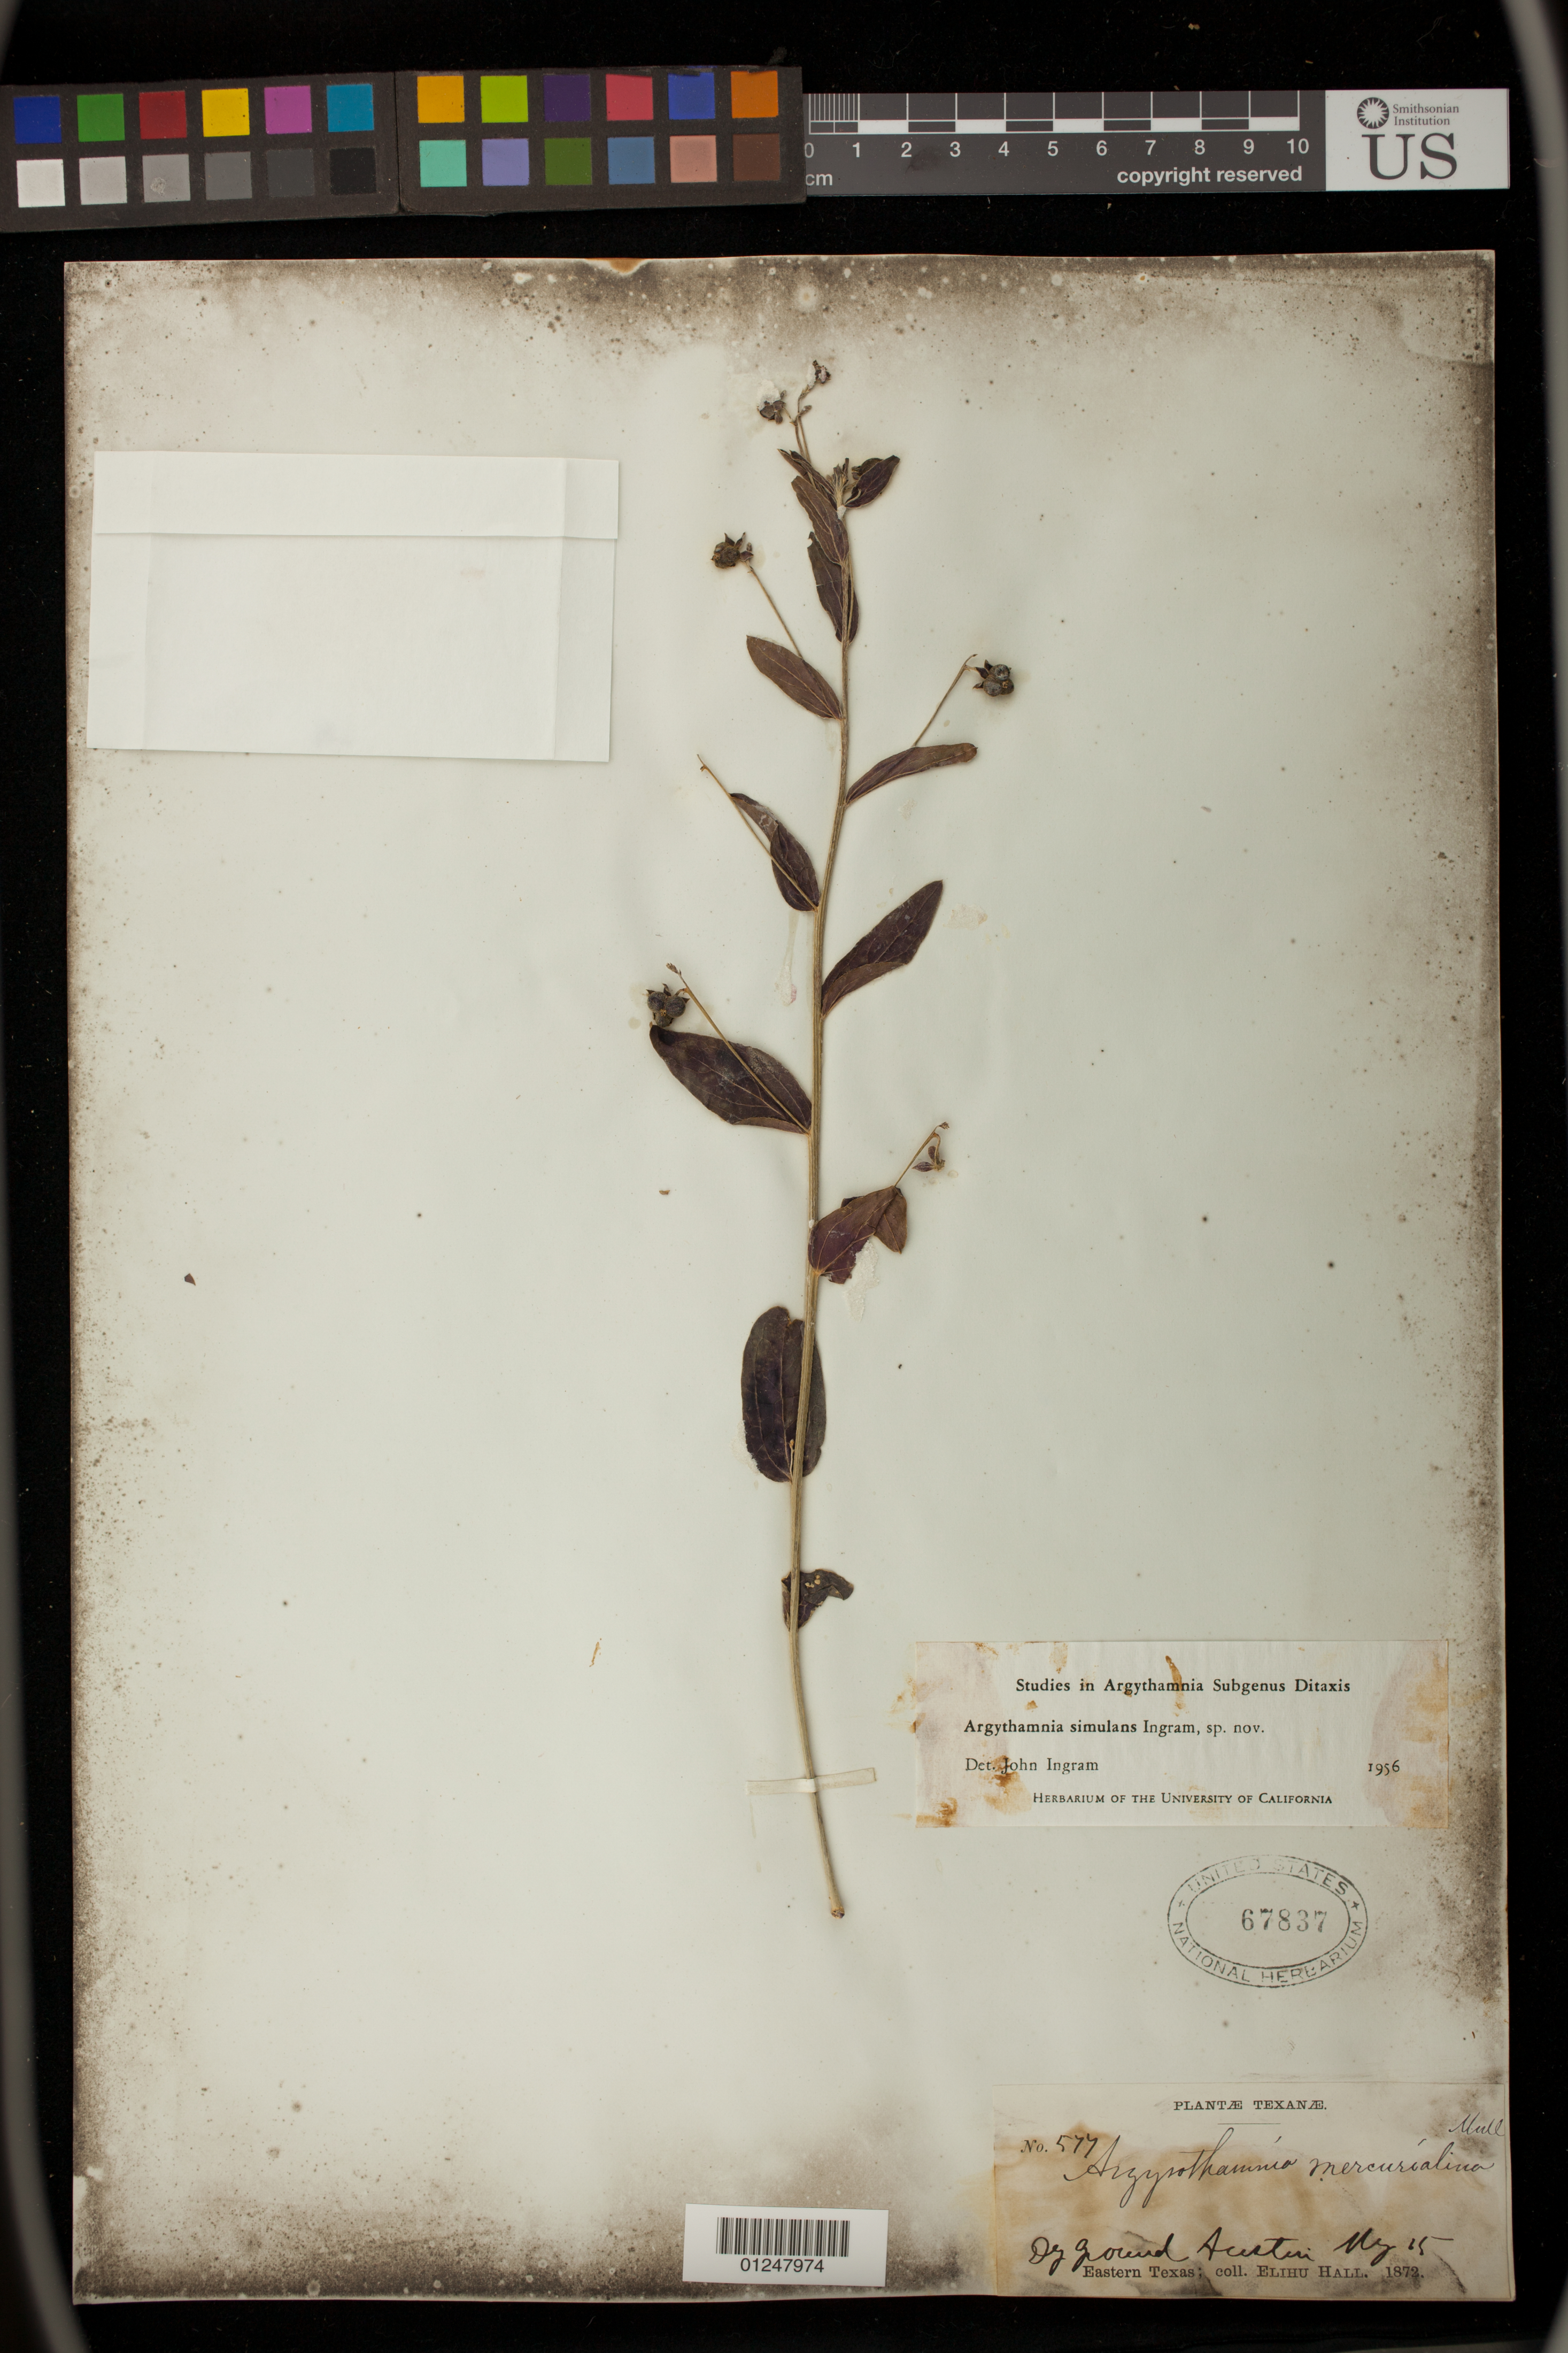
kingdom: Plantae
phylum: Tracheophyta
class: Magnoliopsida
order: Malpighiales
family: Euphorbiaceae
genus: Argythamnia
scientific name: Argythamnia simulans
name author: Ingram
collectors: E. Hall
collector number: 577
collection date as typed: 15 May 1872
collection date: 1872-05-15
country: United States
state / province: Texas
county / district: Travis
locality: Austin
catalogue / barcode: US 67837